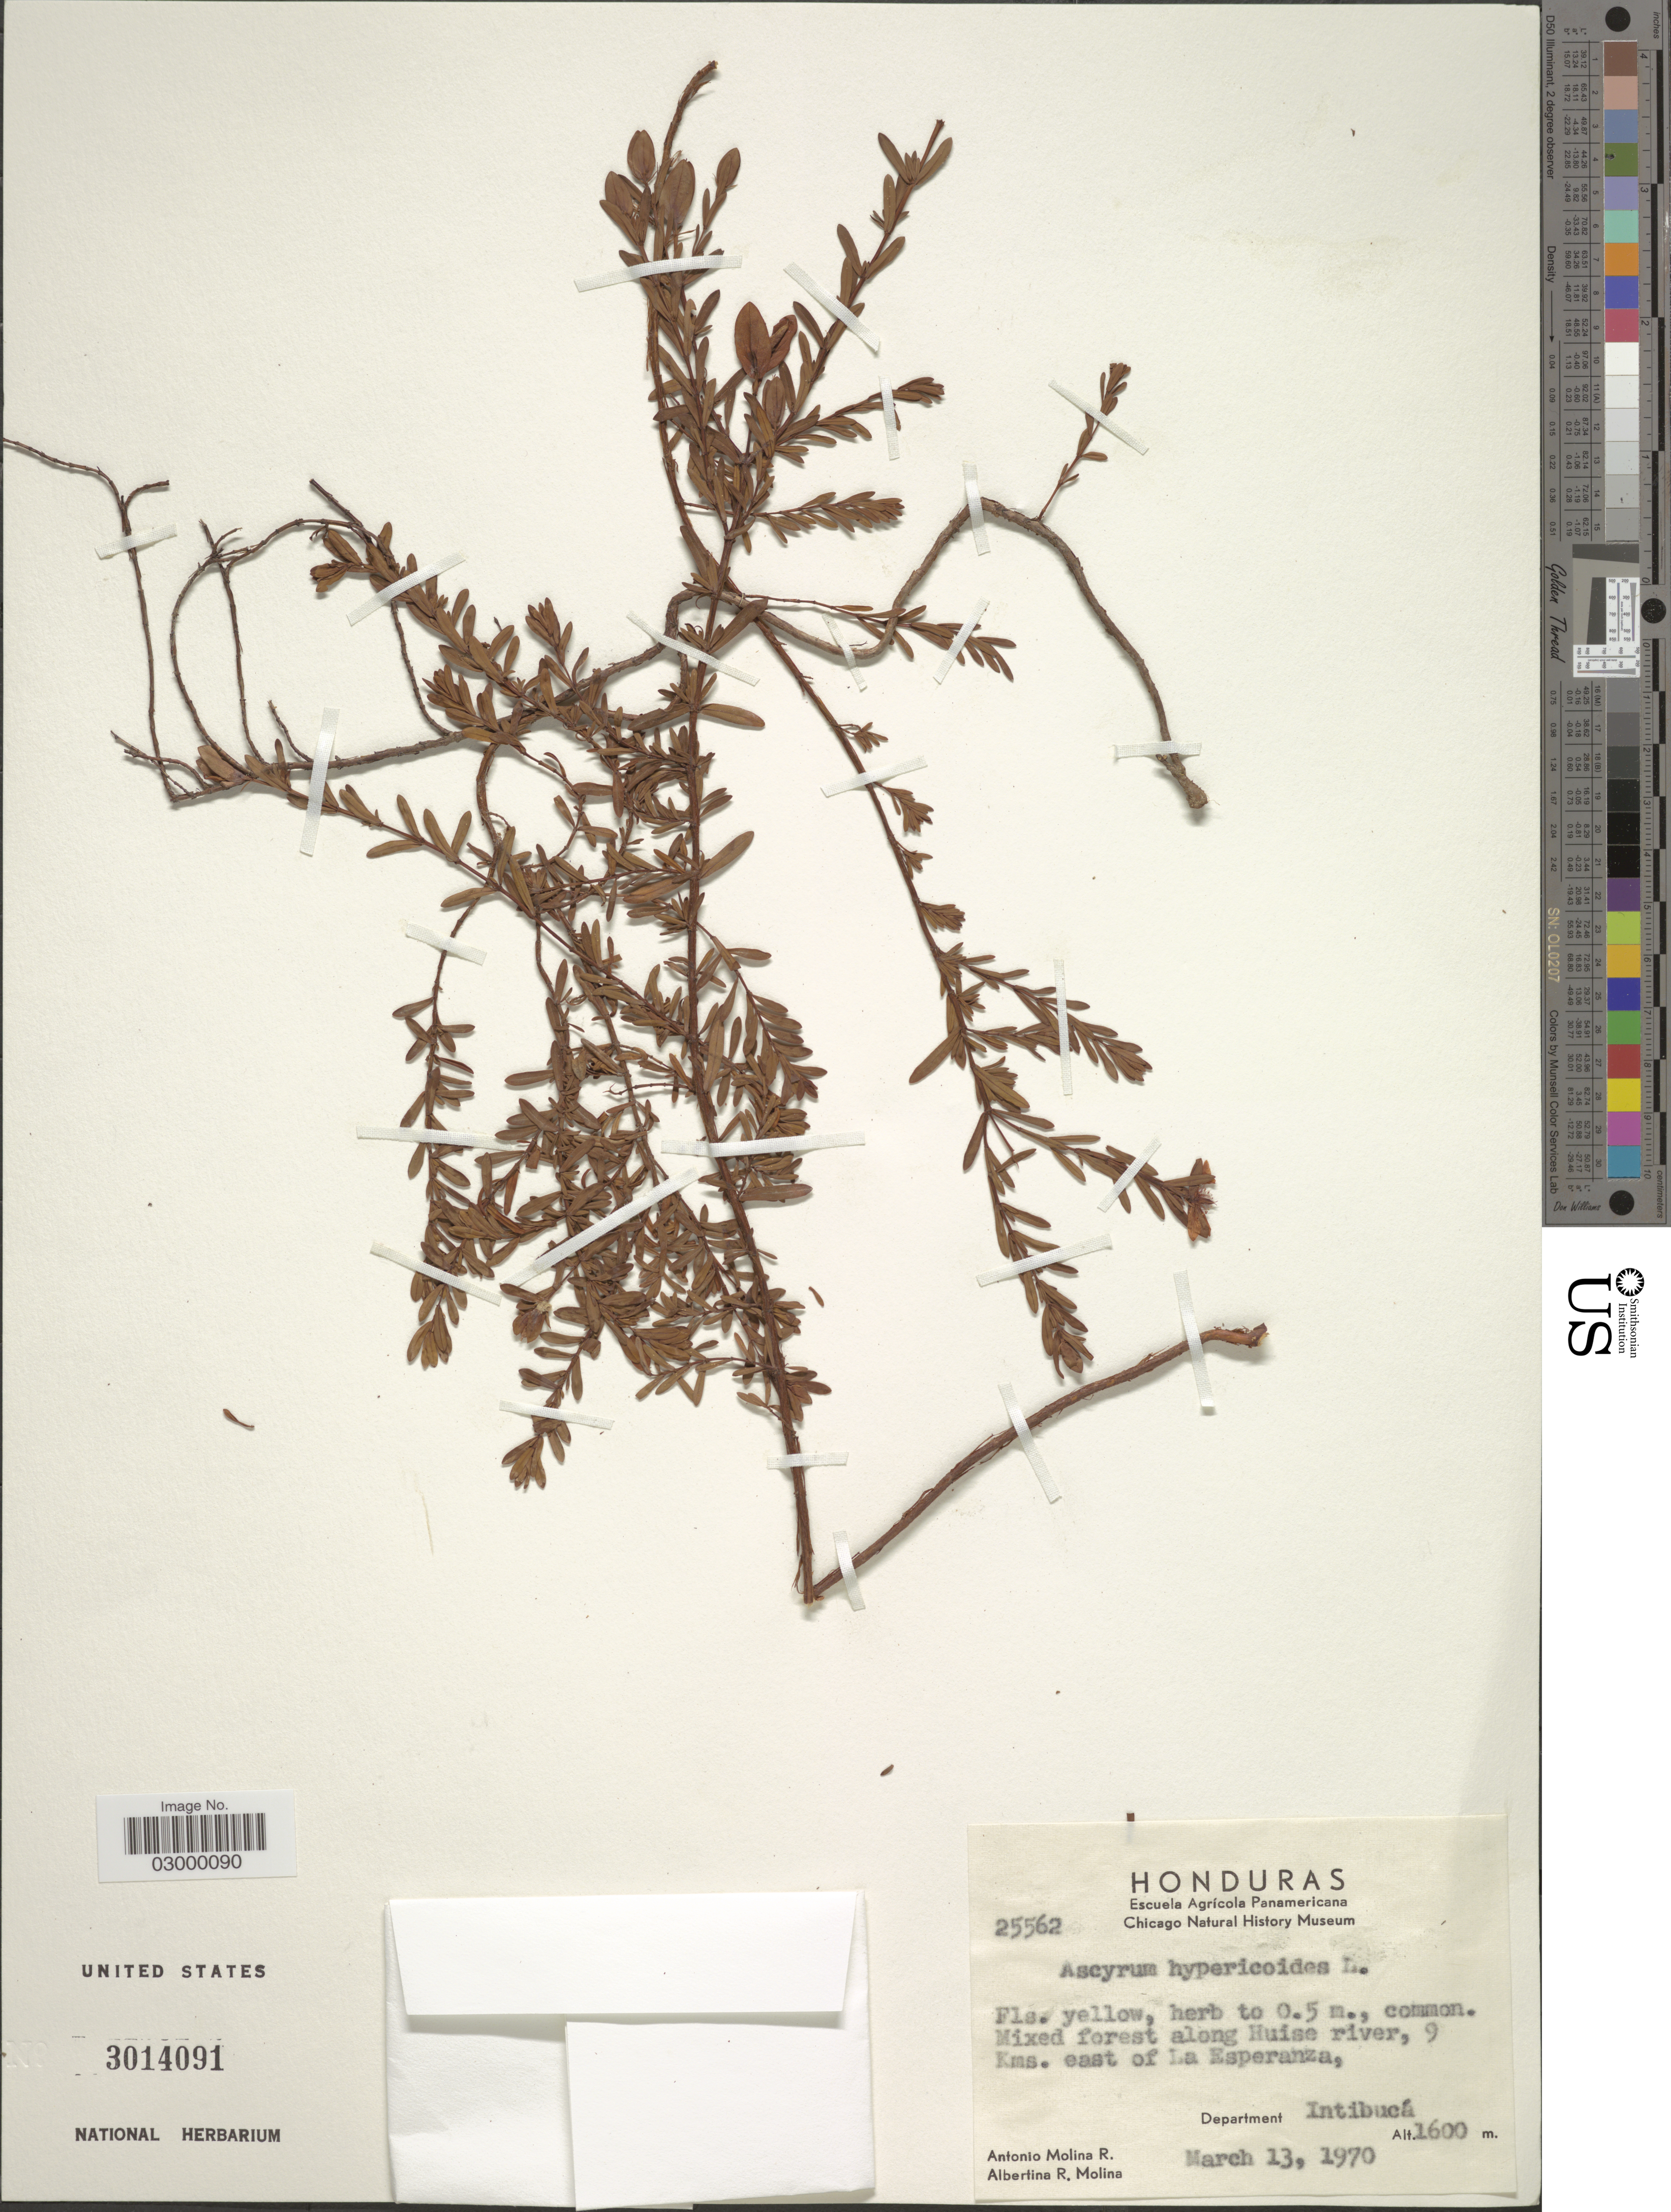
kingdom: Plantae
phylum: Tracheophyta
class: Magnoliopsida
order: Malpighiales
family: Hypericaceae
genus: Hypericum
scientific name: Hypericum hypericoides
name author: (L.) Crantz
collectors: A. Molina R. & A. R. Molina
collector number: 25562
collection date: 1970-03-13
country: Honduras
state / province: Intibuca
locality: Mixed forest along Huise river, 9 Kms. east of La Esperanza, Department Intibucá.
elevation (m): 1600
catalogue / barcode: US 3014091